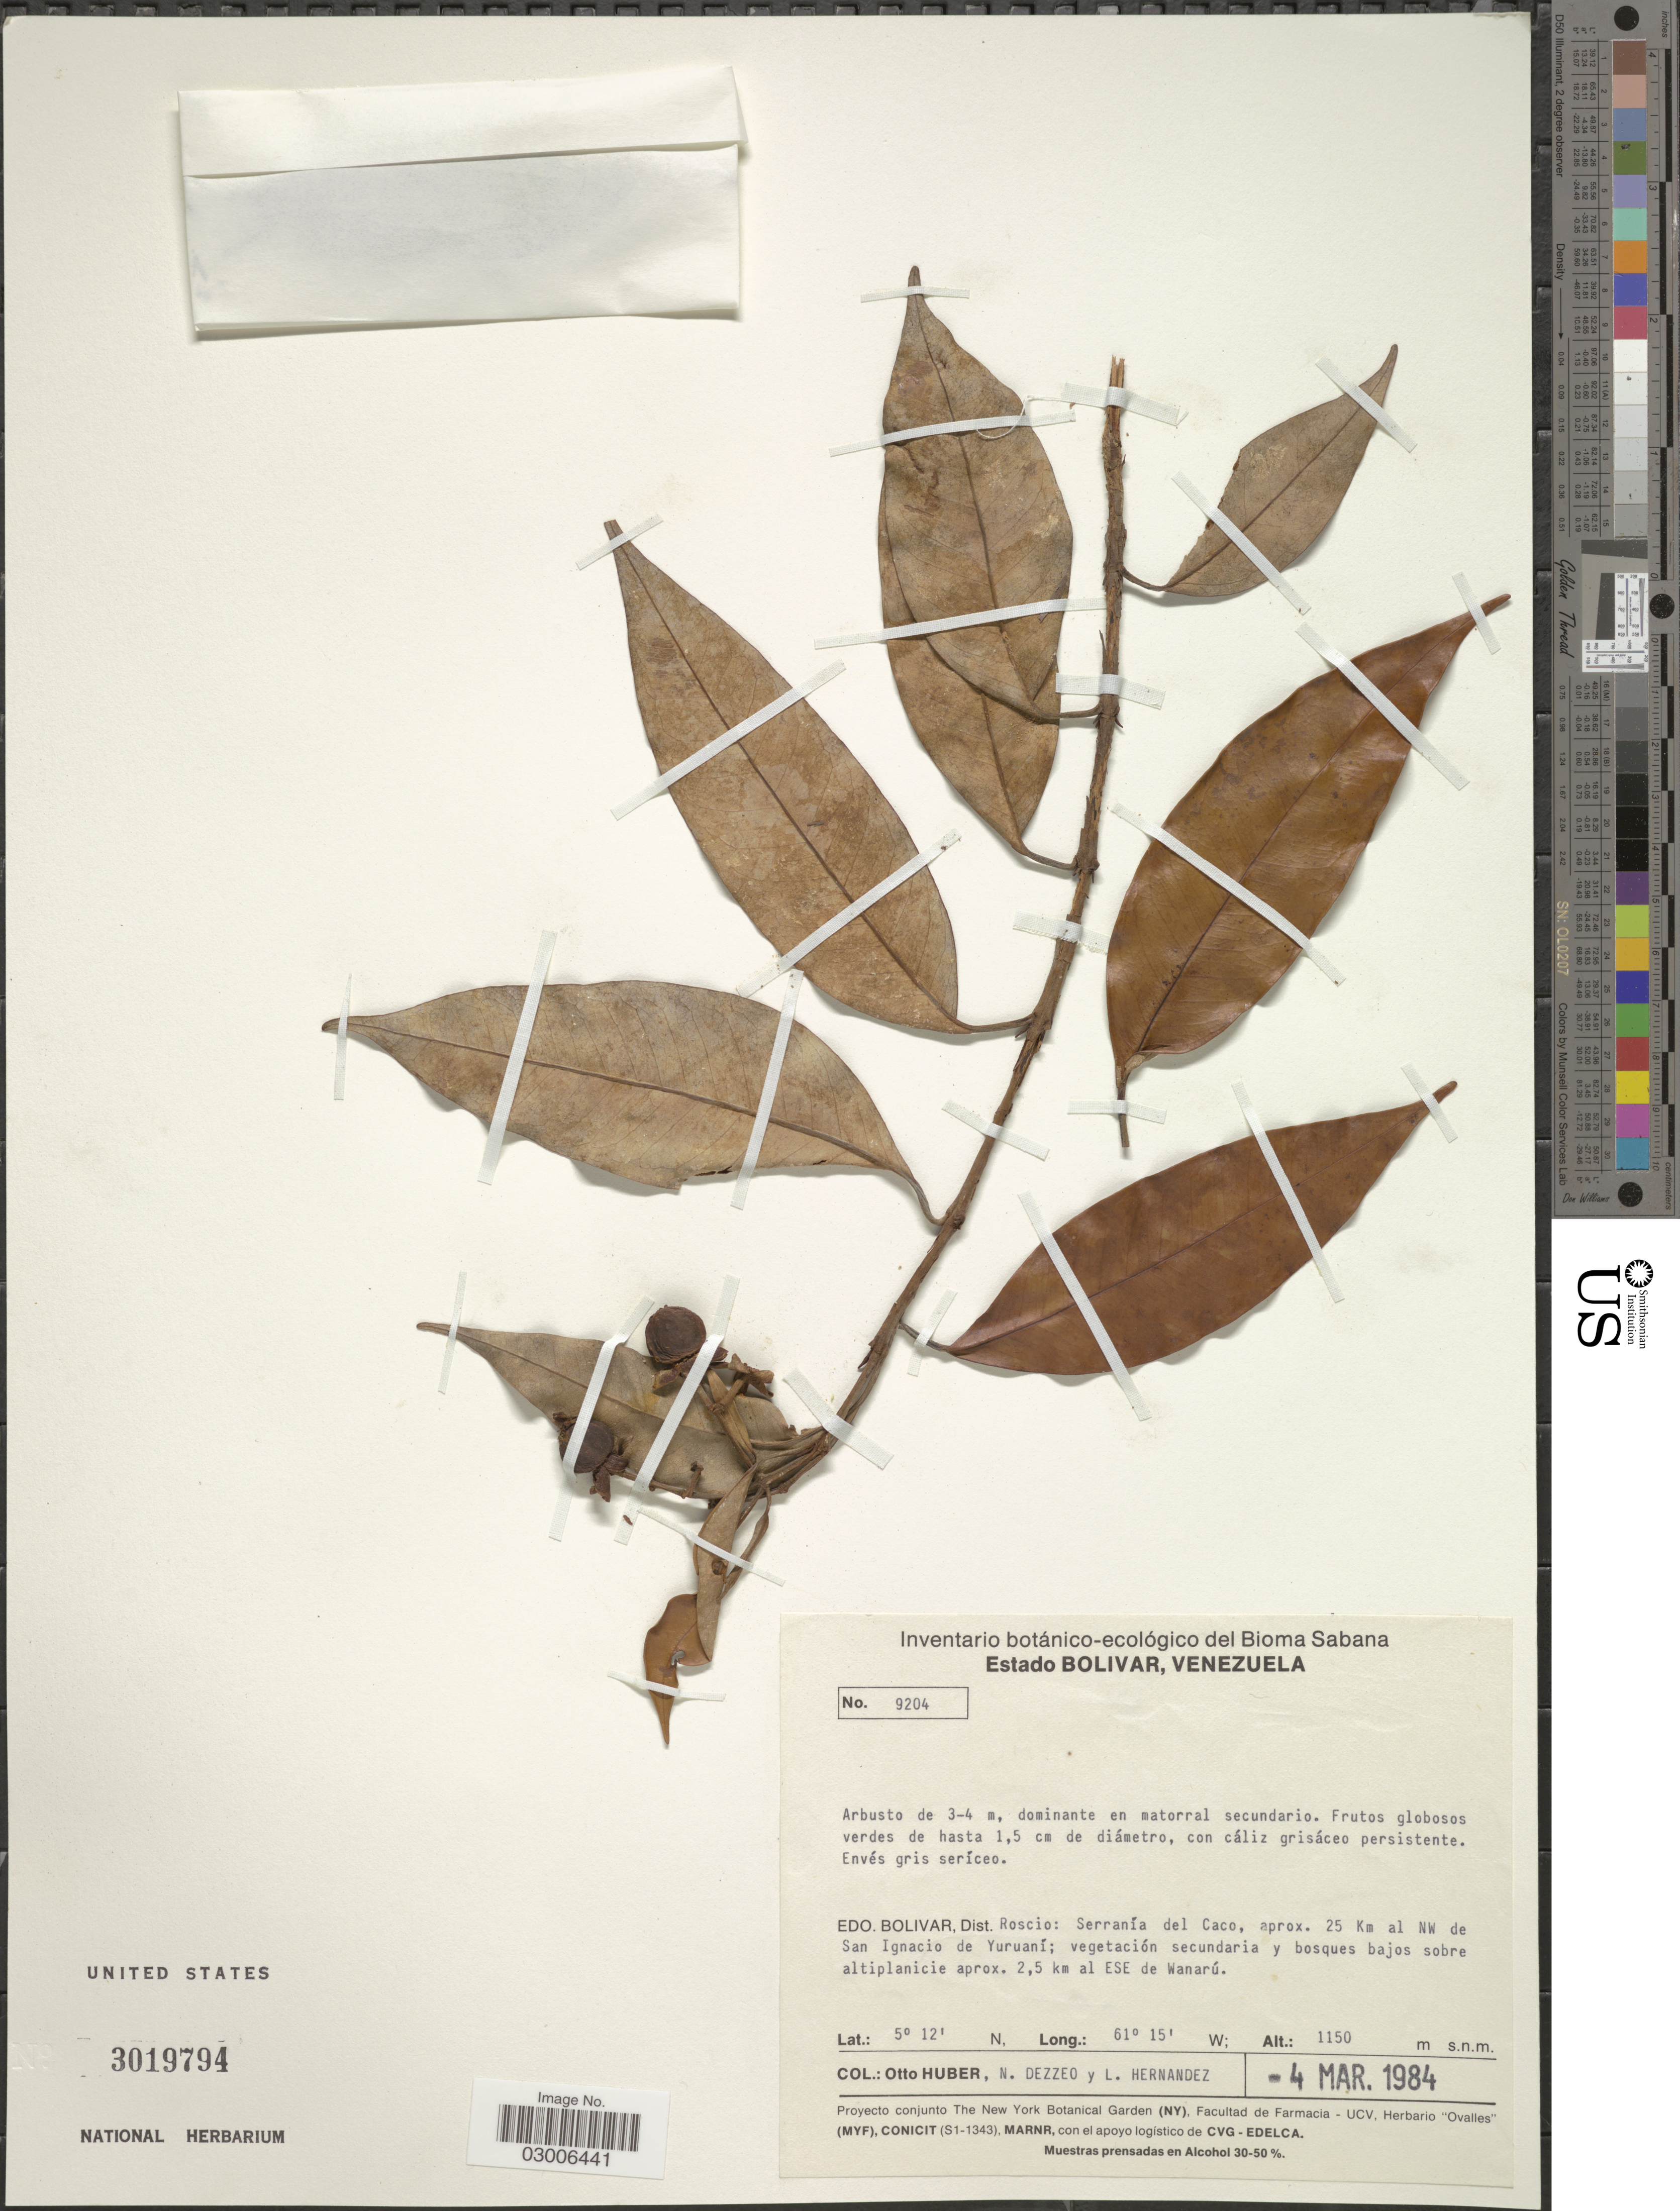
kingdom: Plantae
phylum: Tracheophyta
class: Magnoliopsida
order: Malpighiales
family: Hypericaceae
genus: Vismia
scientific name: Vismia amazonica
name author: Ewan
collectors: N. Dezzeo & L. Hernández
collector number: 9204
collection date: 1984-03-04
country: Venezuela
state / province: Bolivar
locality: Dist. Roscio: Serranía del Caco, aprox. 25 Km al NW de San Ignacio de Yuruaní, Aprox. 2.5 km al ESE de Wanarú.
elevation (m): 1150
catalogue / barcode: US 3019794